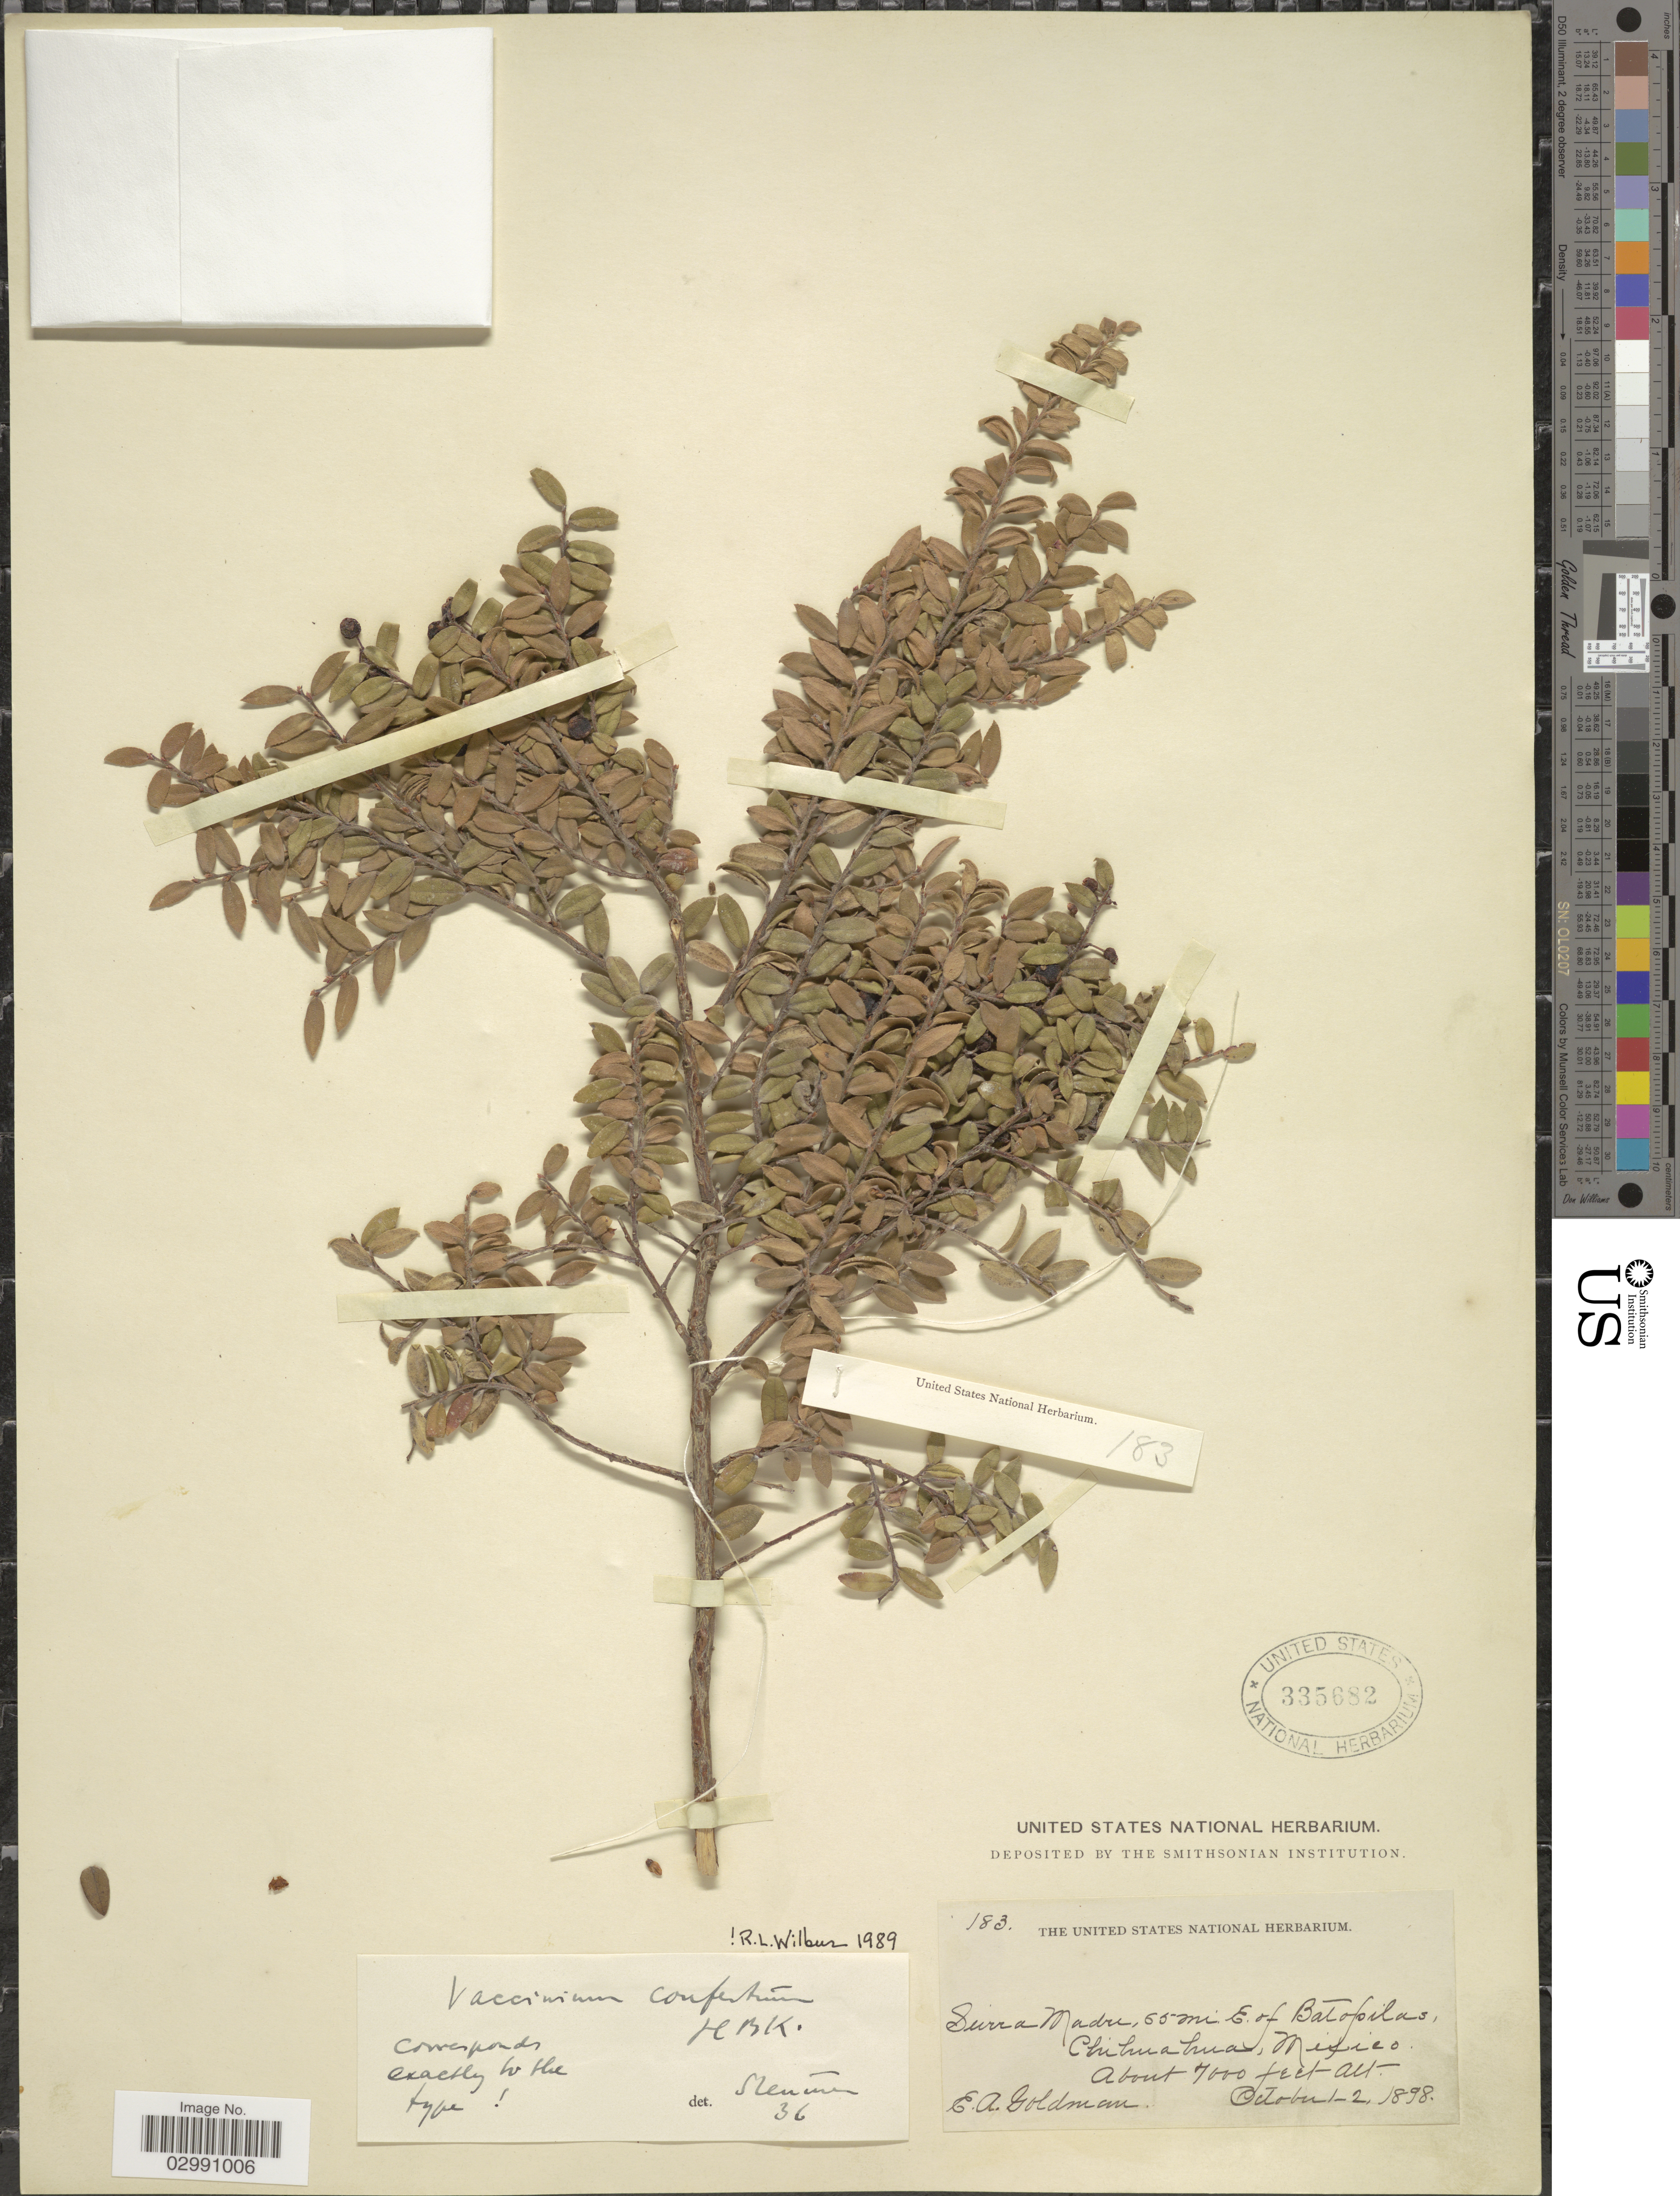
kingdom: Plantae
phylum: Tracheophyta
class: Magnoliopsida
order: Ericales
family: Ericaceae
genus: Vaccinium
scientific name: Vaccinium confertum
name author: Kunth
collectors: E. A. Goldman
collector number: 183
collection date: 1898-10-02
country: Mexico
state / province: Chihuahua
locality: Sierra Madre, 55 mi E. of Batopilas.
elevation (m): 1219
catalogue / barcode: US 335682